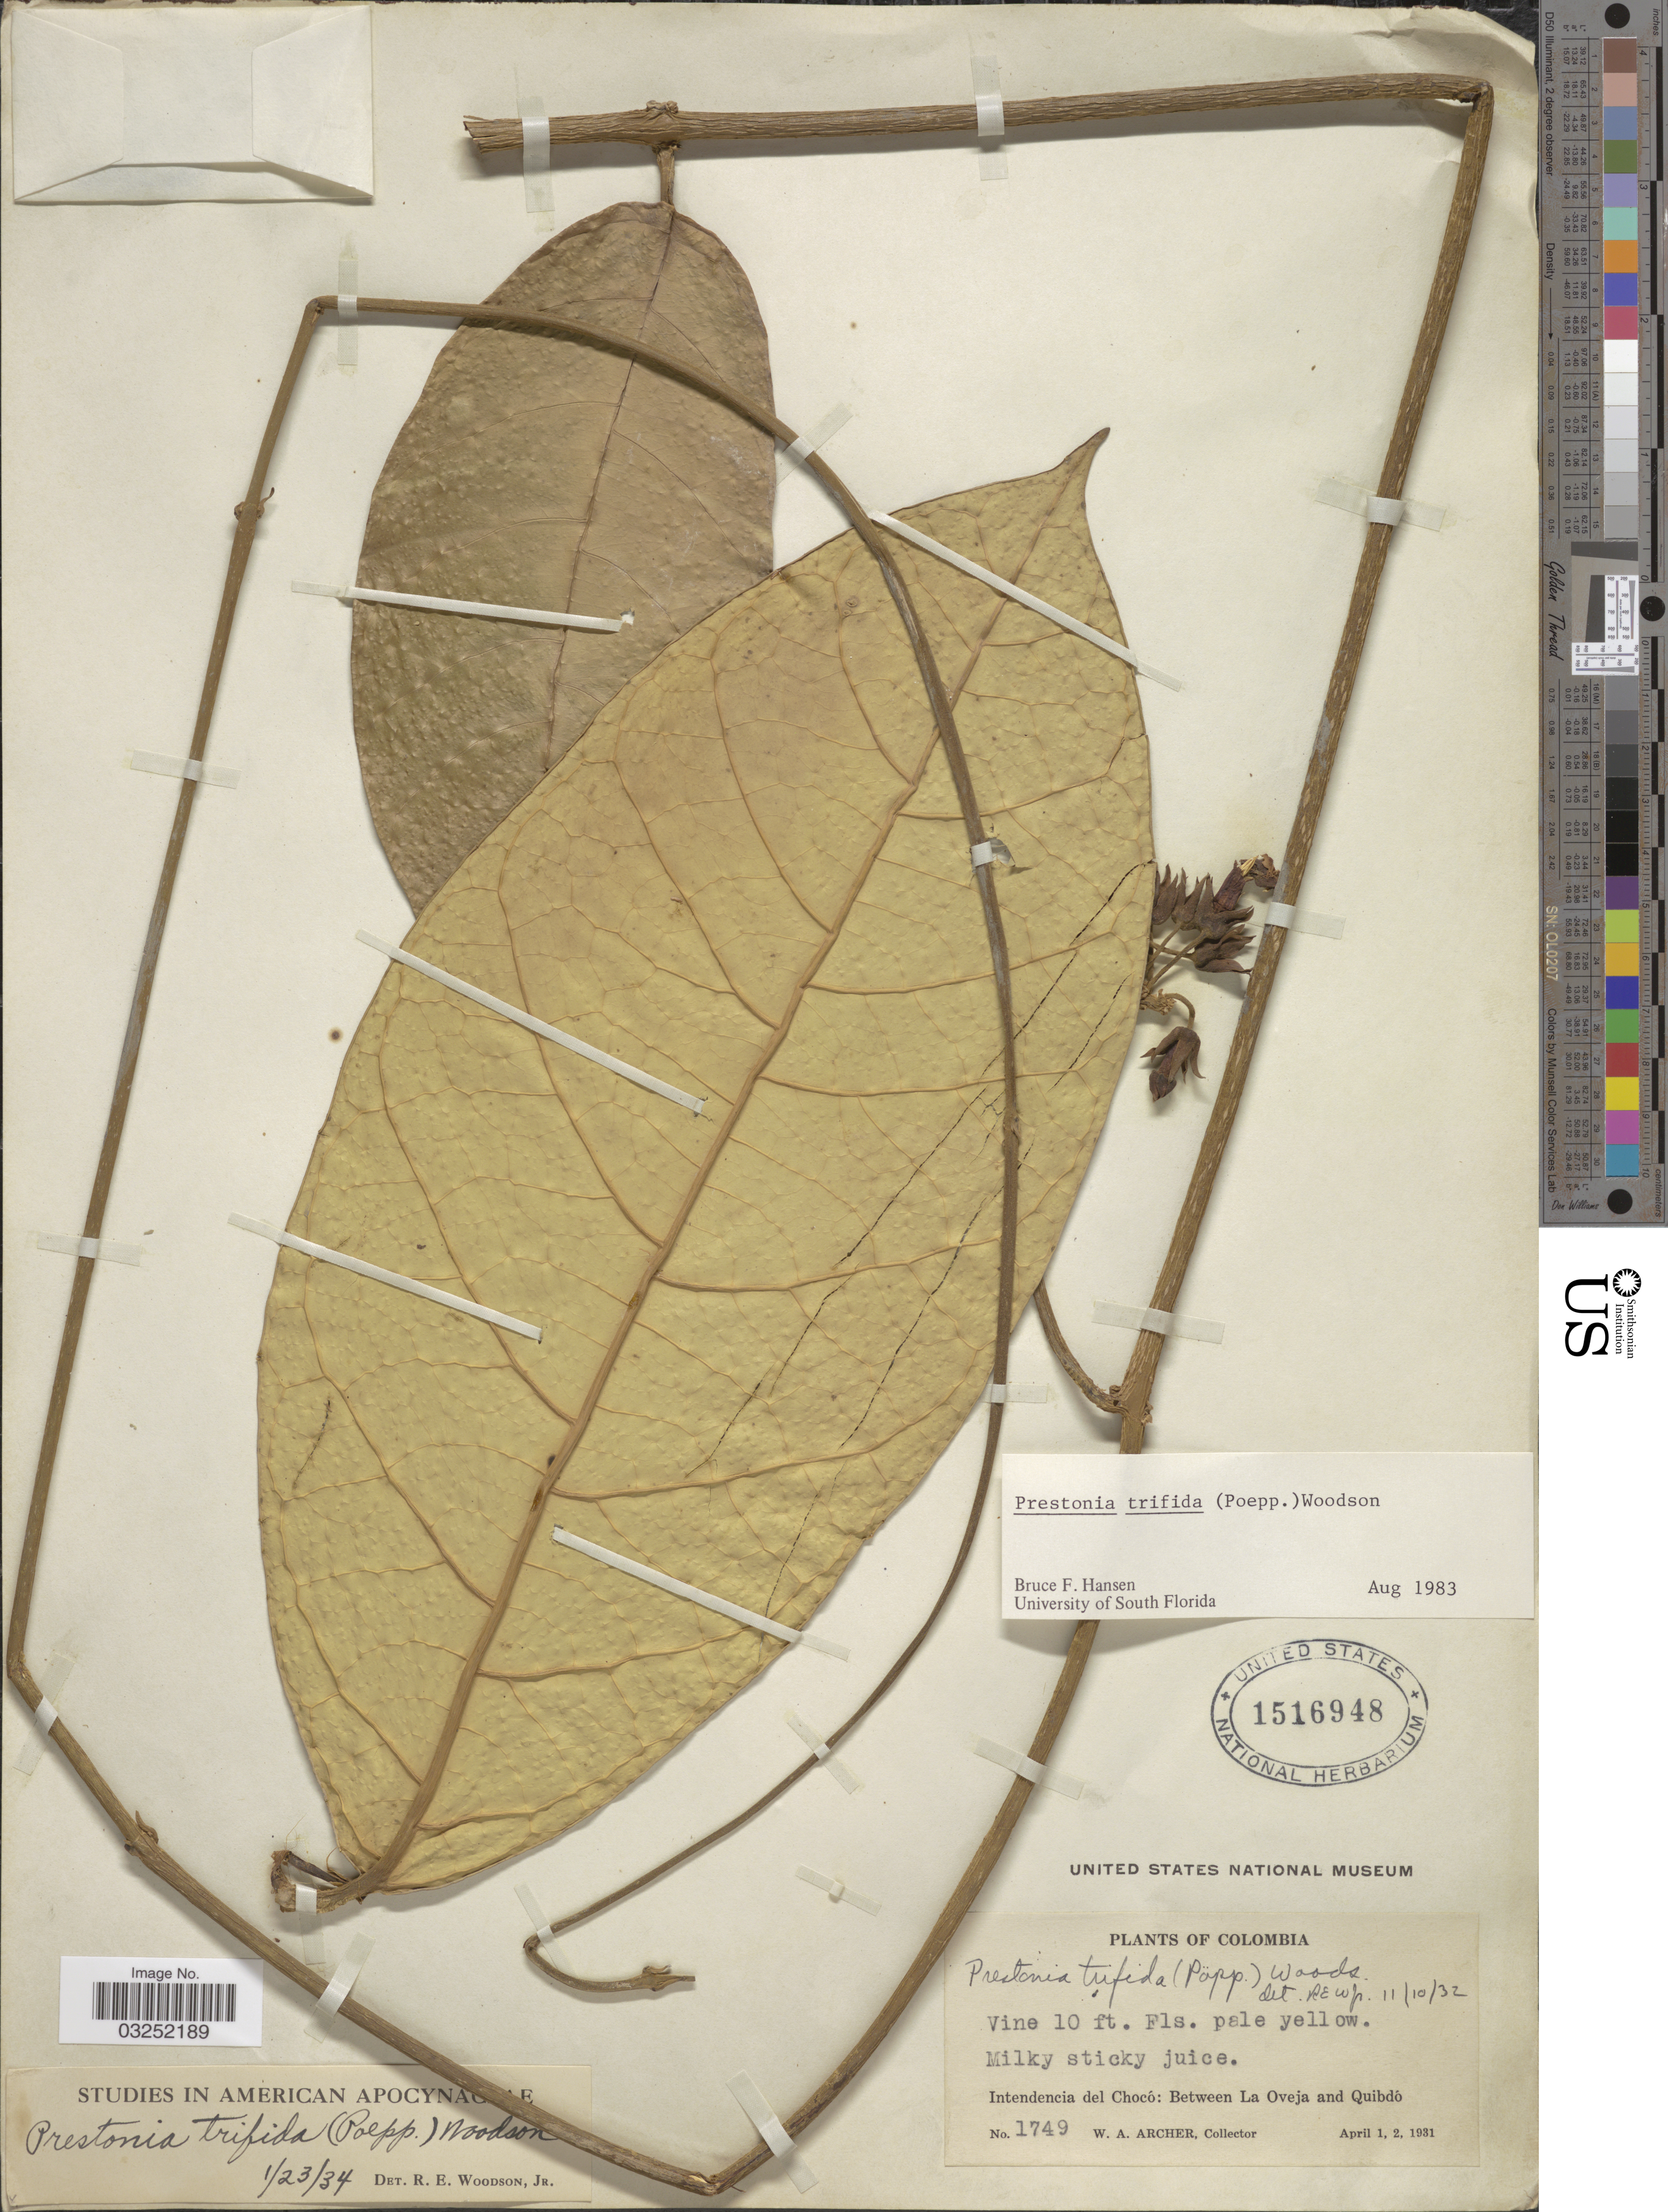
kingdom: Plantae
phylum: Tracheophyta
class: Magnoliopsida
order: Gentianales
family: Apocynaceae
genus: Prestonia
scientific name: Prestonia trifida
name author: (Poepp.) Woodson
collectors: W. Archer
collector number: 1749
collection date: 1931-04-01/1931-04-02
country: Colombia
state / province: Chocó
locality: Intendencia del Chocó: Between La Oveja and Quibdó.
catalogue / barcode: US 1516948